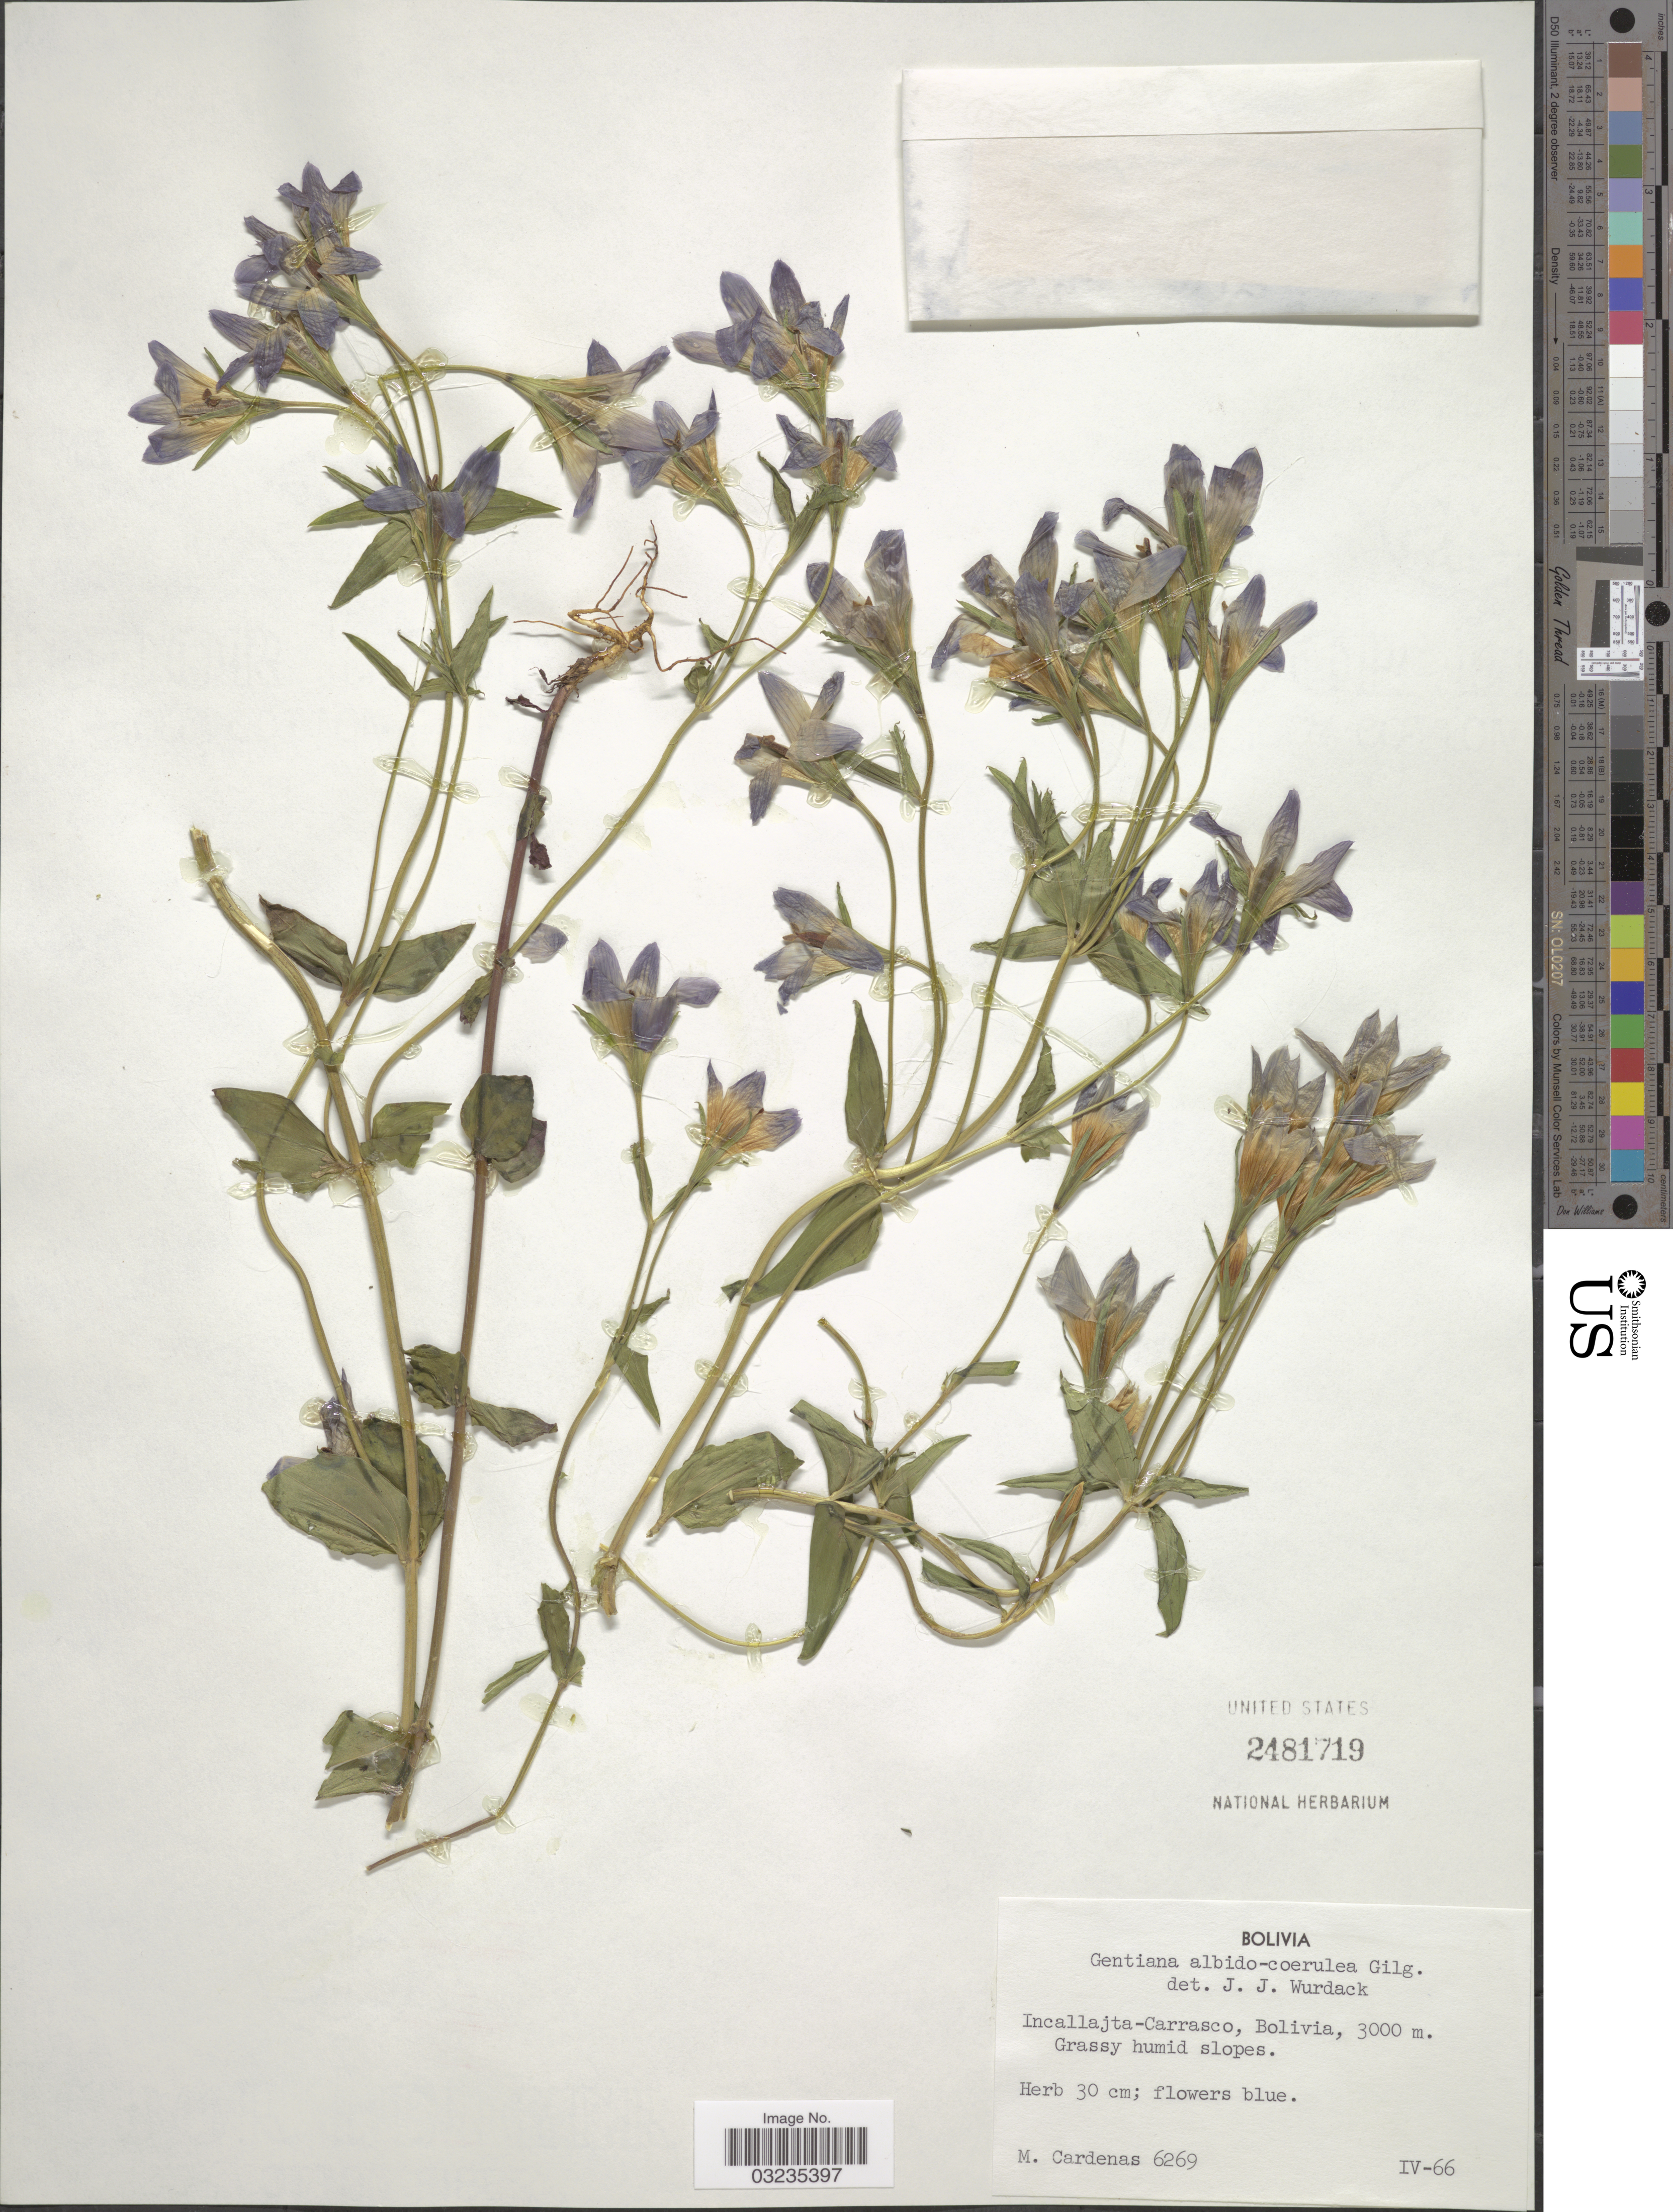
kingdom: Plantae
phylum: Tracheophyta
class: Magnoliopsida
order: Gentianales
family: Gentianaceae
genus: Gentiana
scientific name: Gentiana albido-coerulea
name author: Gilg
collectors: M. Cárdenas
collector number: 6269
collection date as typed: Transcribed d/m/y: /4/66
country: Bolivia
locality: Incallajta-Carrasca.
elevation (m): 3000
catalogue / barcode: US 2481719